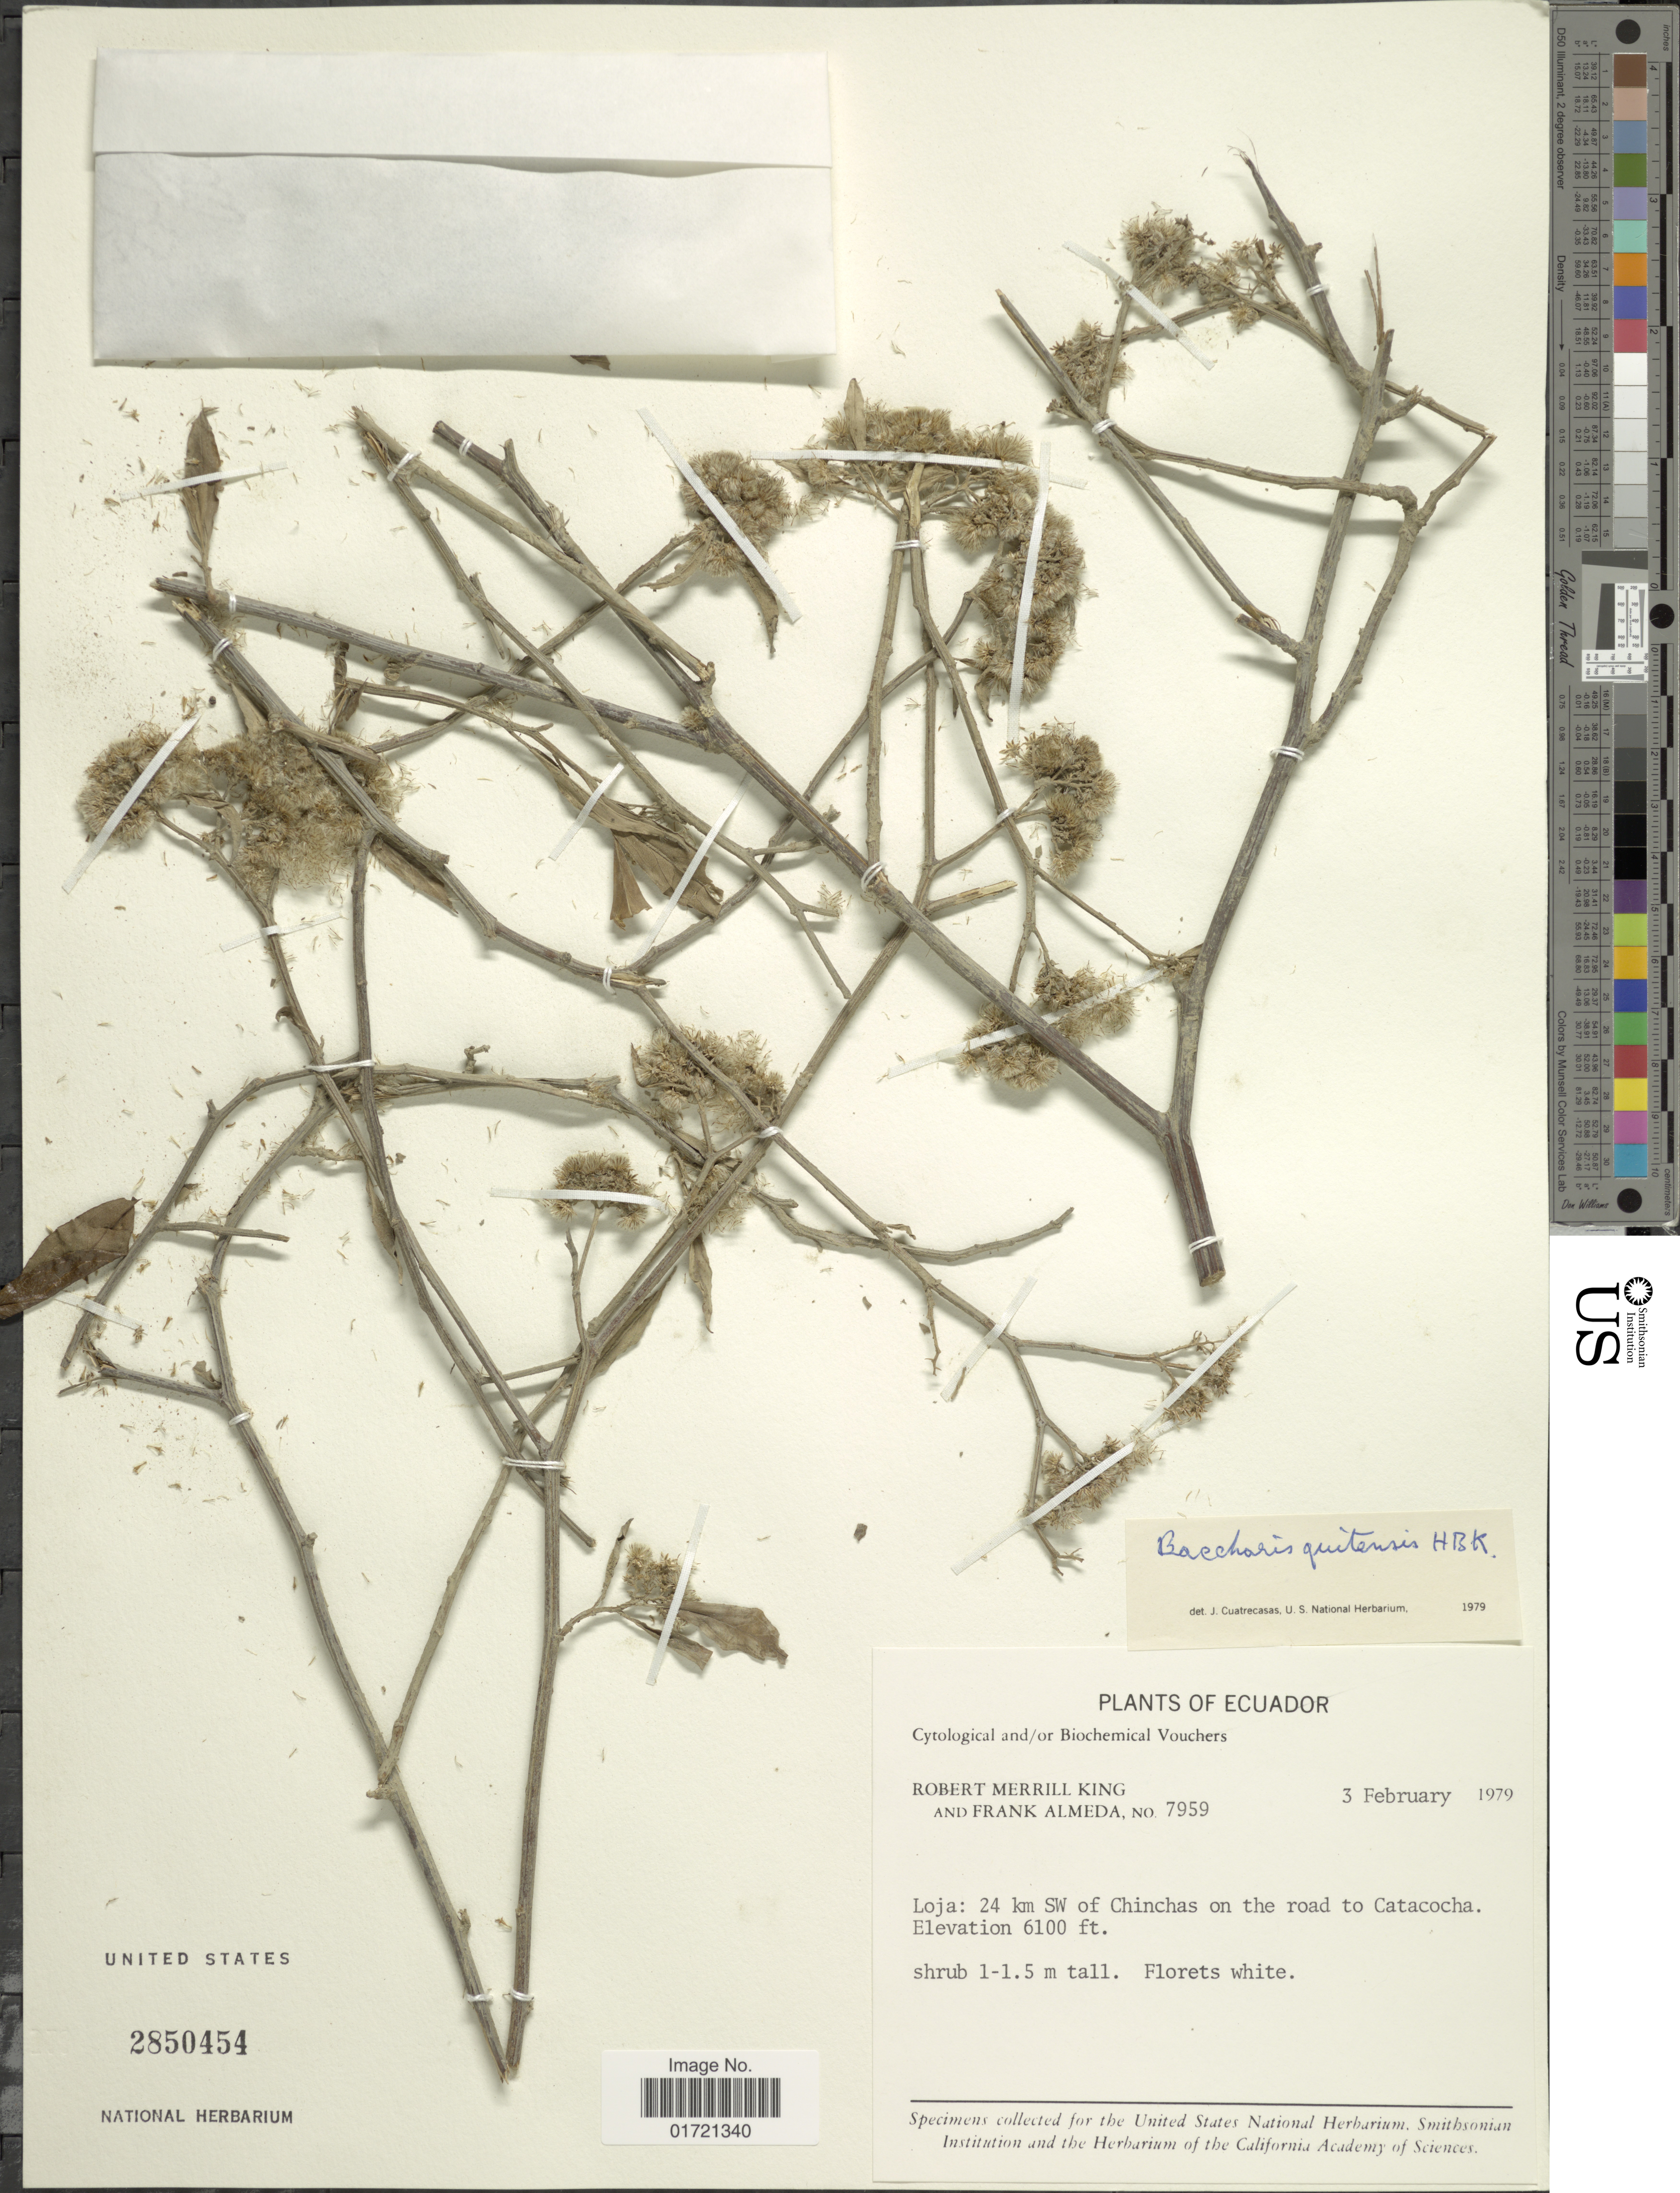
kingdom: Plantae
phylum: Tracheophyta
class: Magnoliopsida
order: Asterales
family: Asteraceae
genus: Baccharis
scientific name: Baccharis quitensis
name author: Kunth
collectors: R. M. King & F. Almeda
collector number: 7959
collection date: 1979-02-03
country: Ecuador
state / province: Loja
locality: Loja: 24 km SW of Chinchas on the road to Catacocha.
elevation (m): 1859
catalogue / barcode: US 2850454